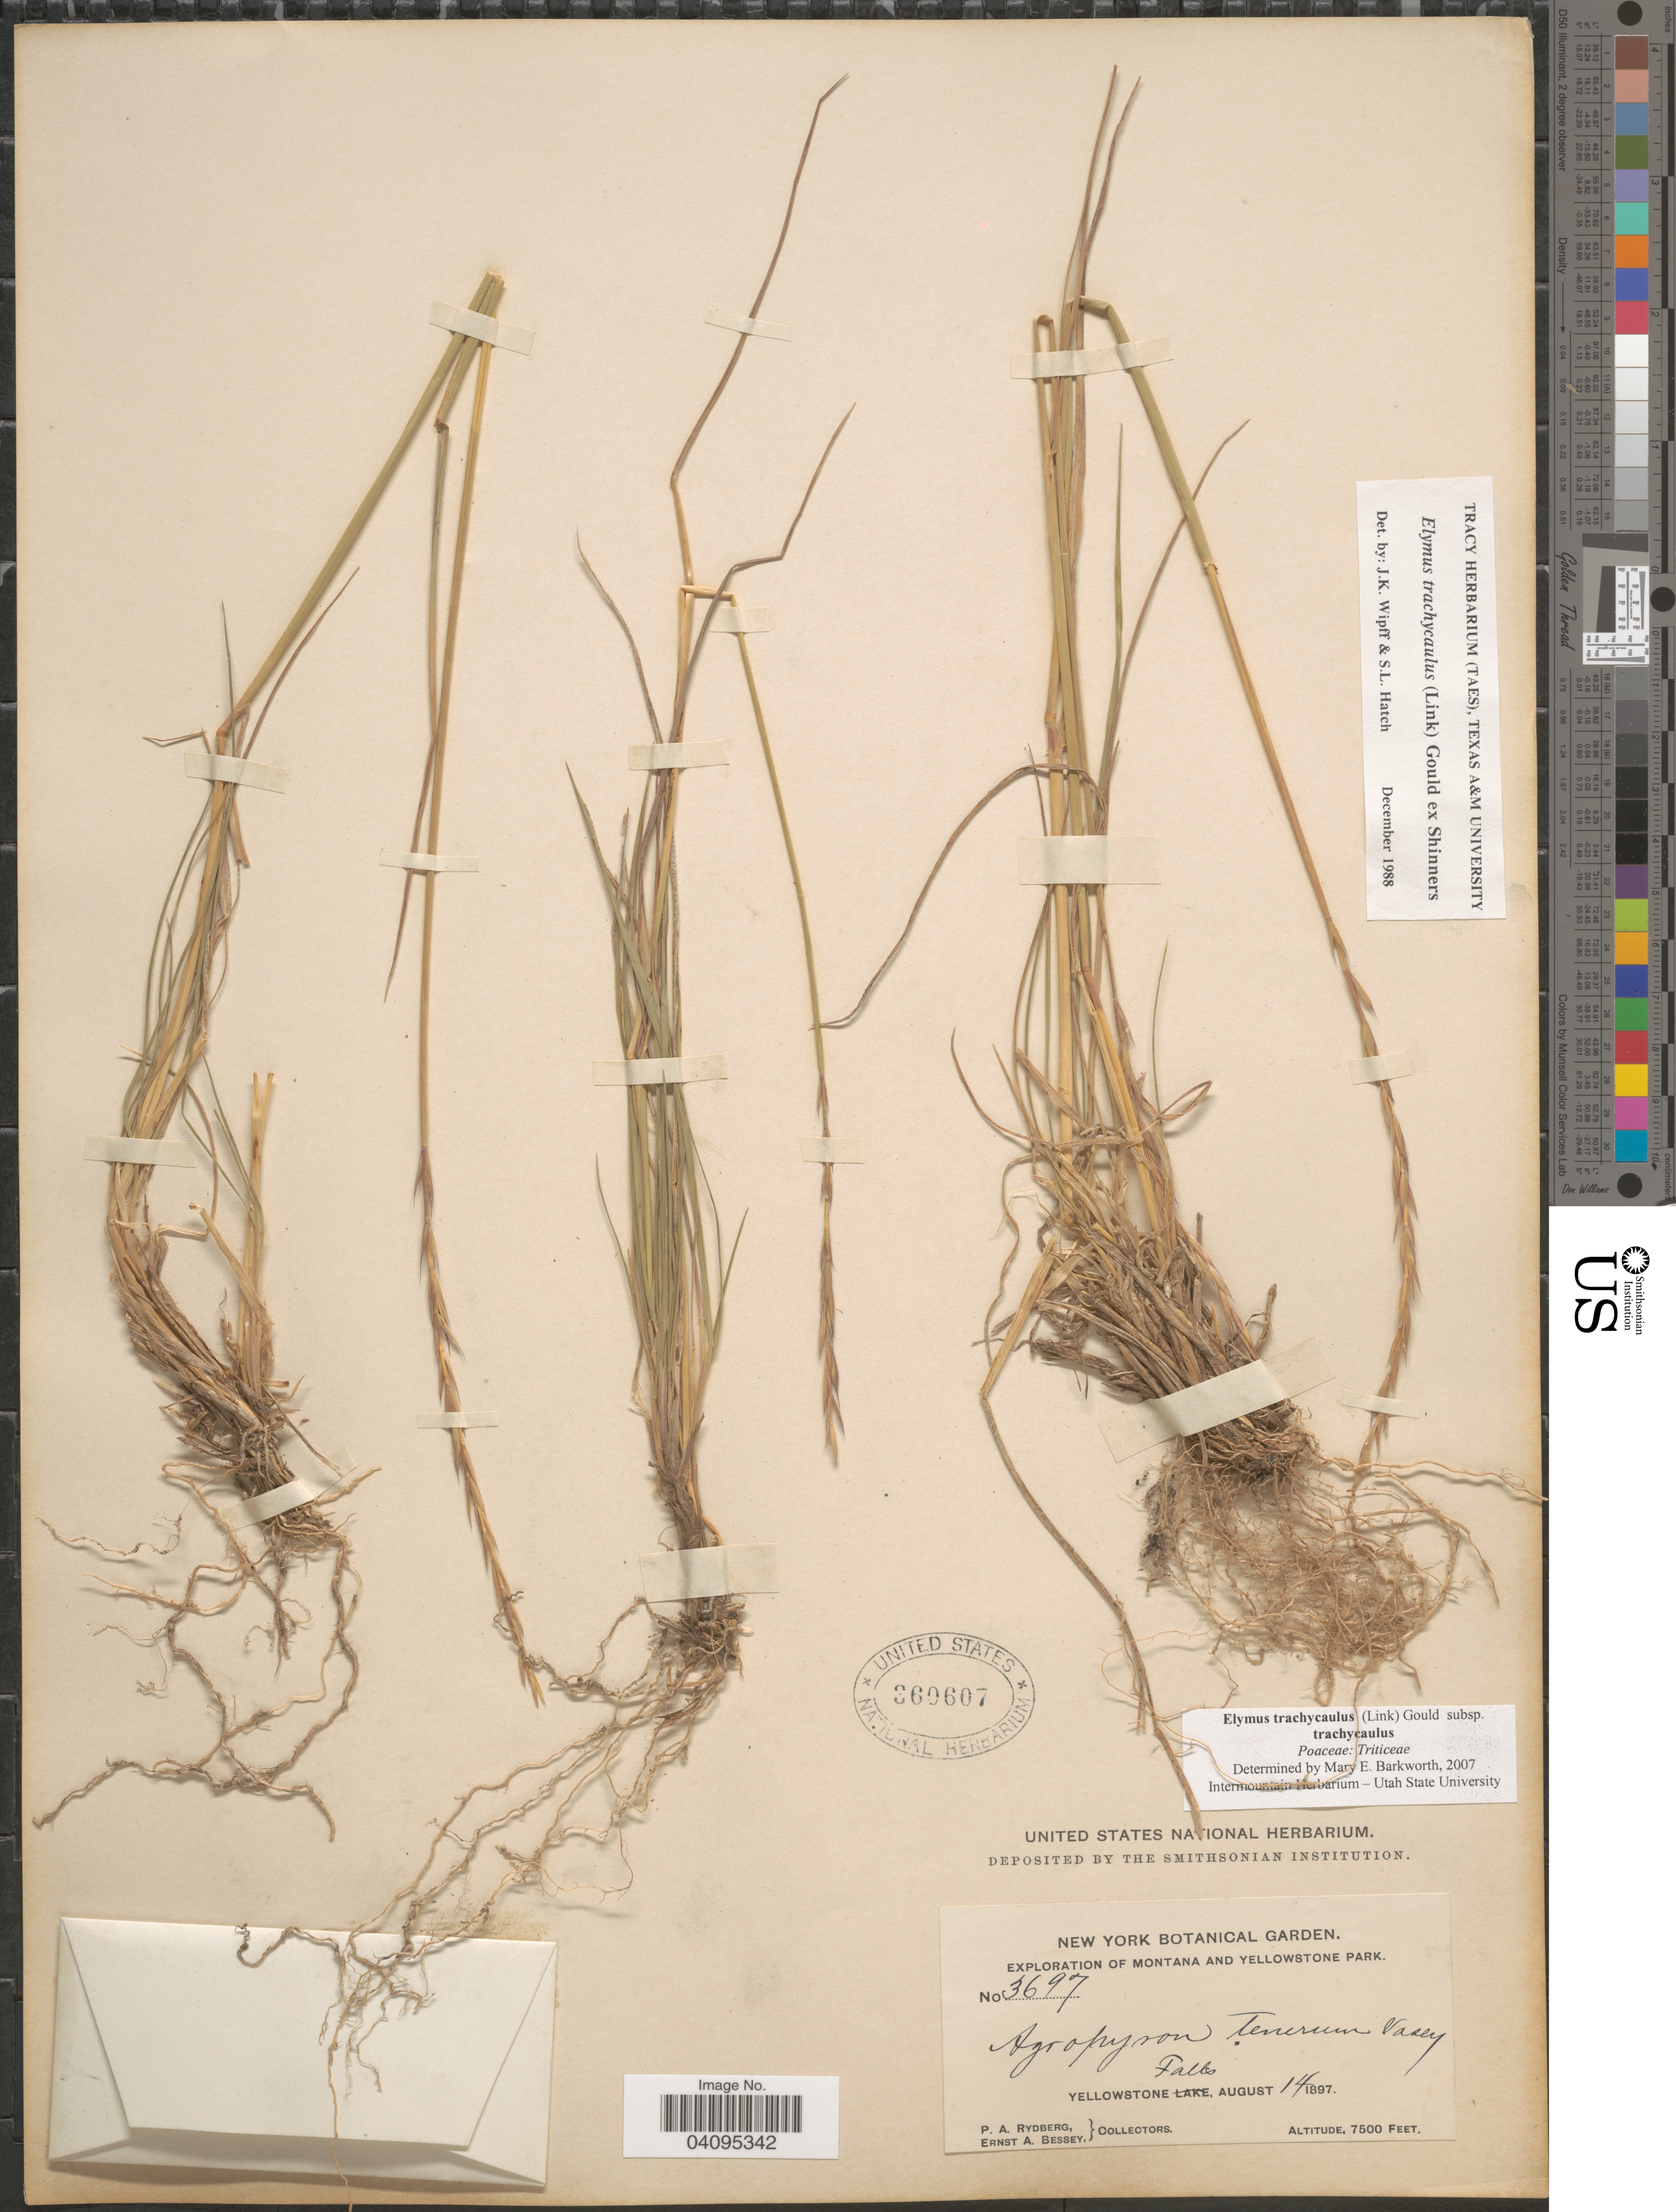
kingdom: Plantae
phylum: Tracheophyta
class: Liliopsida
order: Poales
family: Poaceae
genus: Elymus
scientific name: Elymus trachycaulus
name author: (Link) Gould ex Shinners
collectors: P. A. Rydberg & E. A. Bessey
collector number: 3697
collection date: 1897-08-14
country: United States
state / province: Montana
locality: Exploration of Montana and Yellowstone Park. Yellowstone Falls.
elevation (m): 2286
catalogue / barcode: US 360607